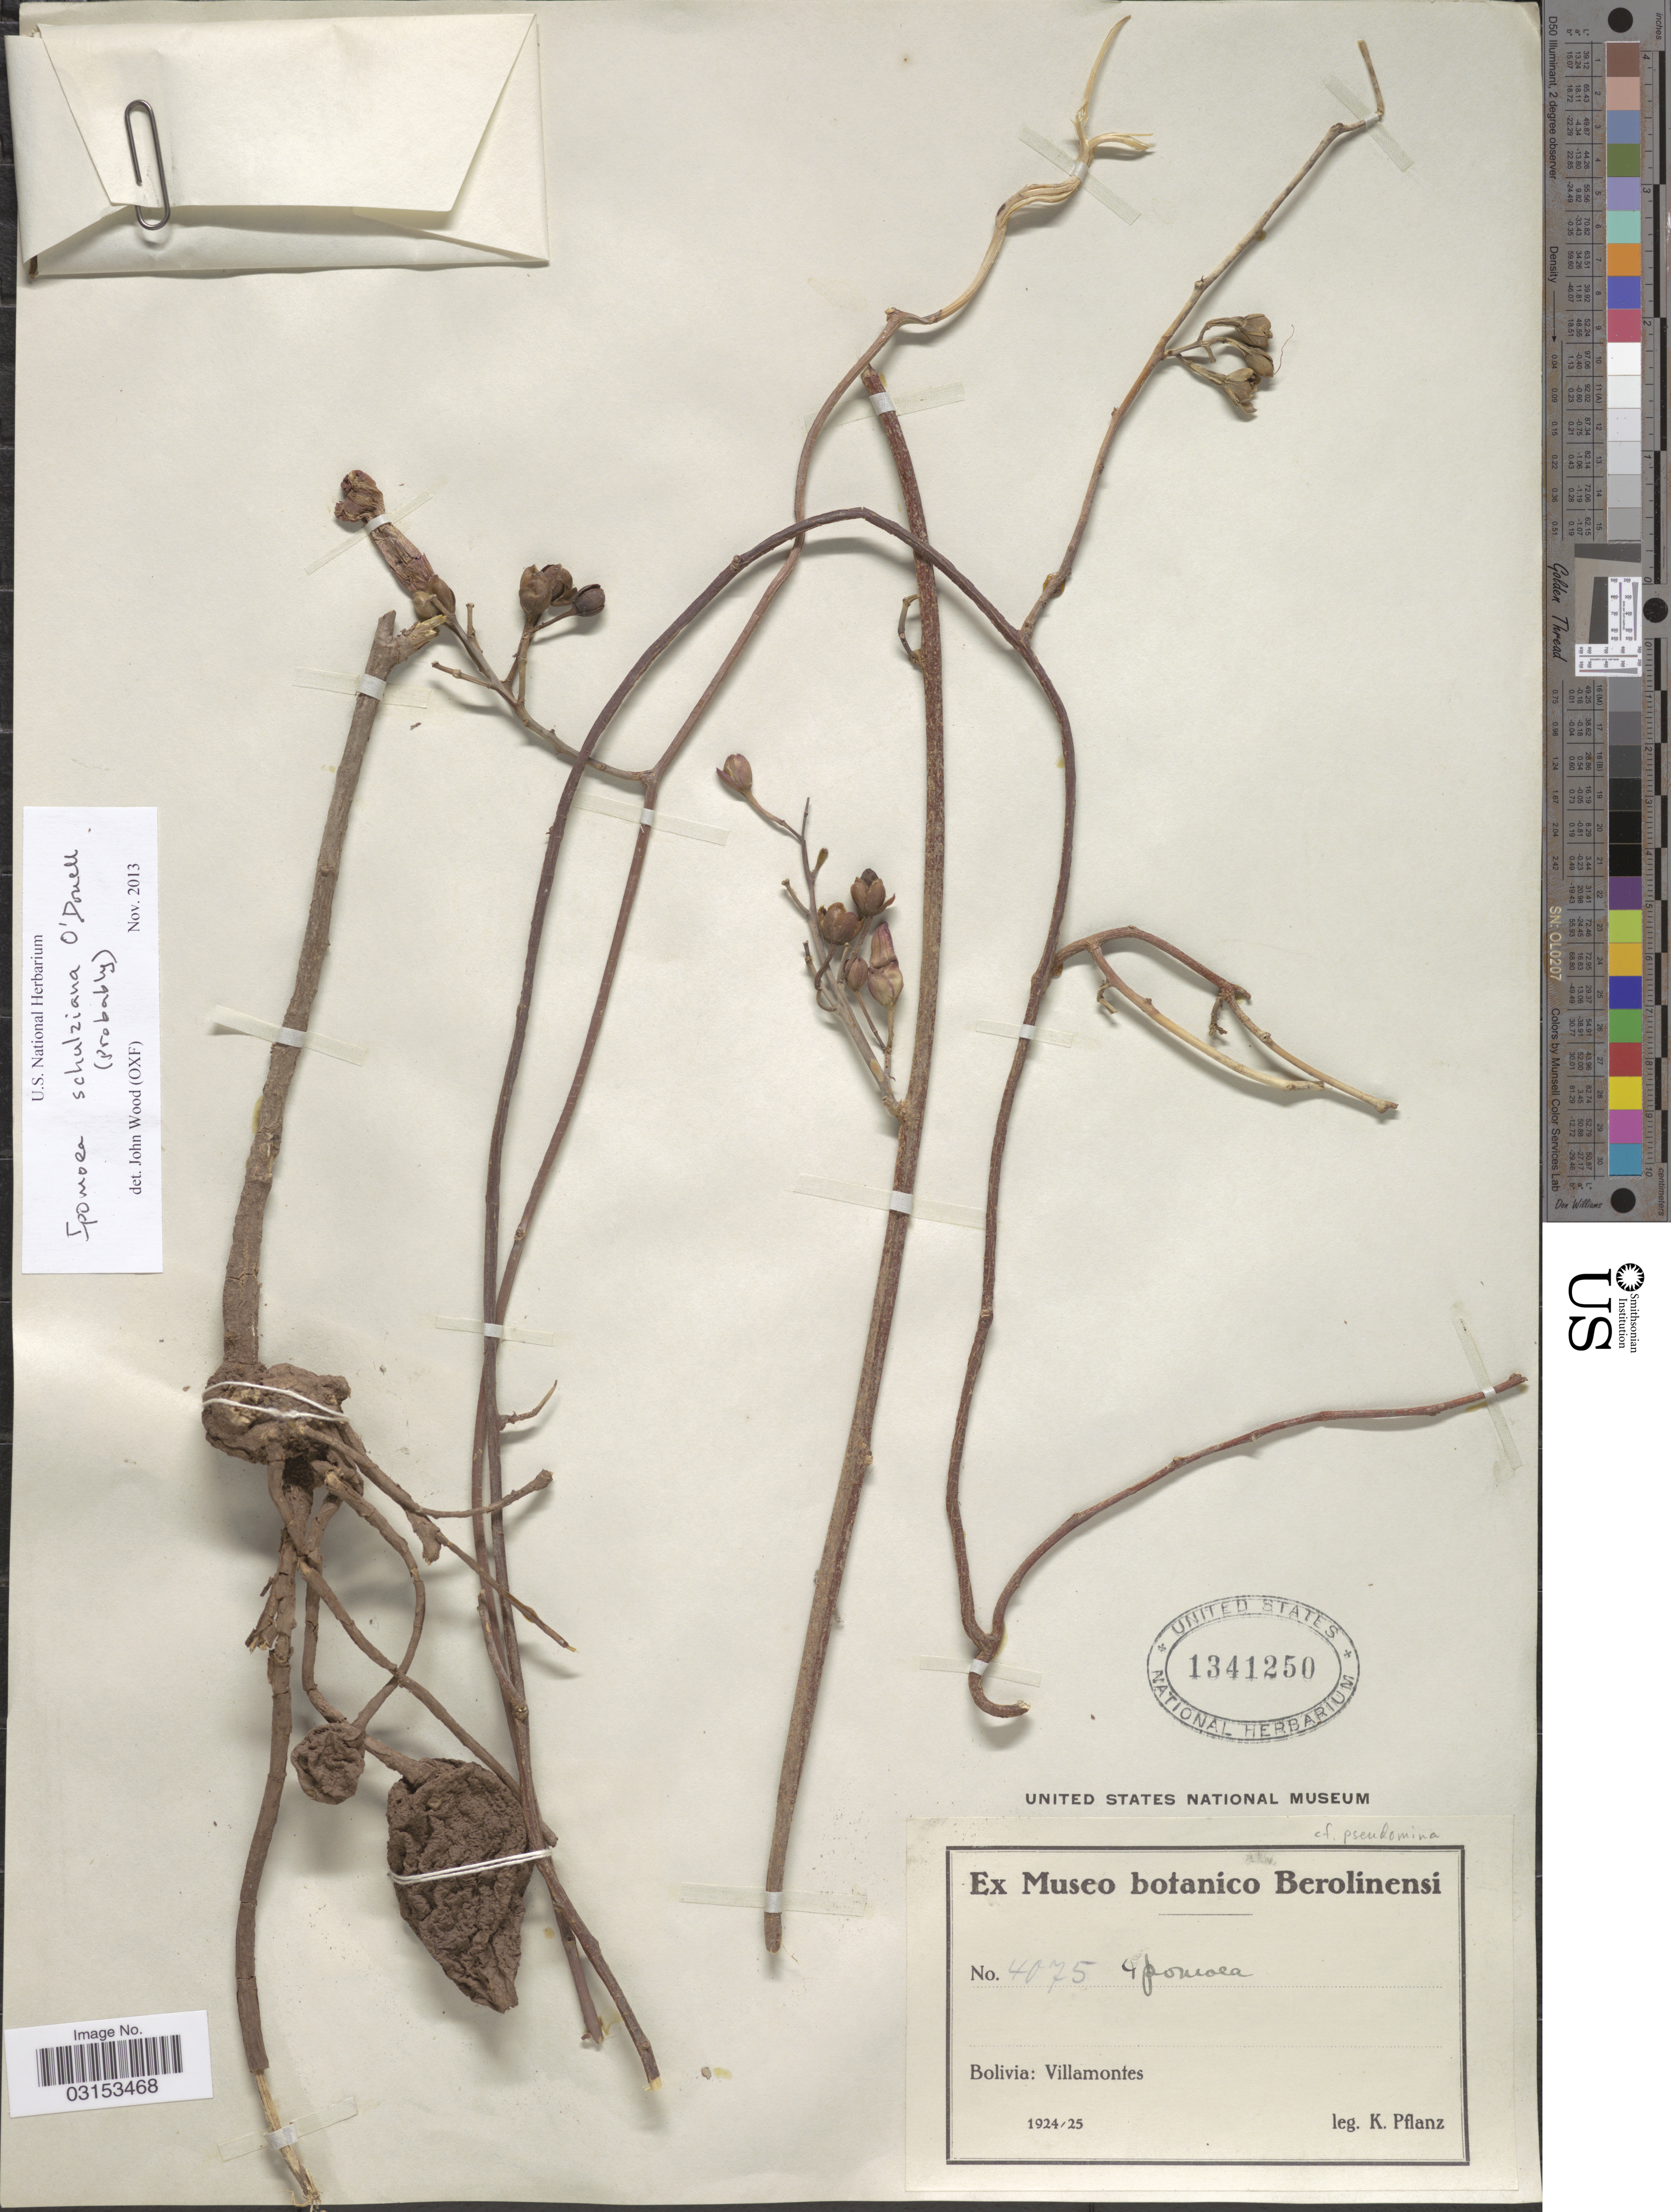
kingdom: Plantae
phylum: Tracheophyta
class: Magnoliopsida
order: Solanales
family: Convolvulaceae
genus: Ipomoea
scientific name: Ipomoea schulziana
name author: O'Donell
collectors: K. Pflanz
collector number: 4075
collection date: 1924/1925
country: Bolivia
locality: Villamontes.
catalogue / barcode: US 1341250